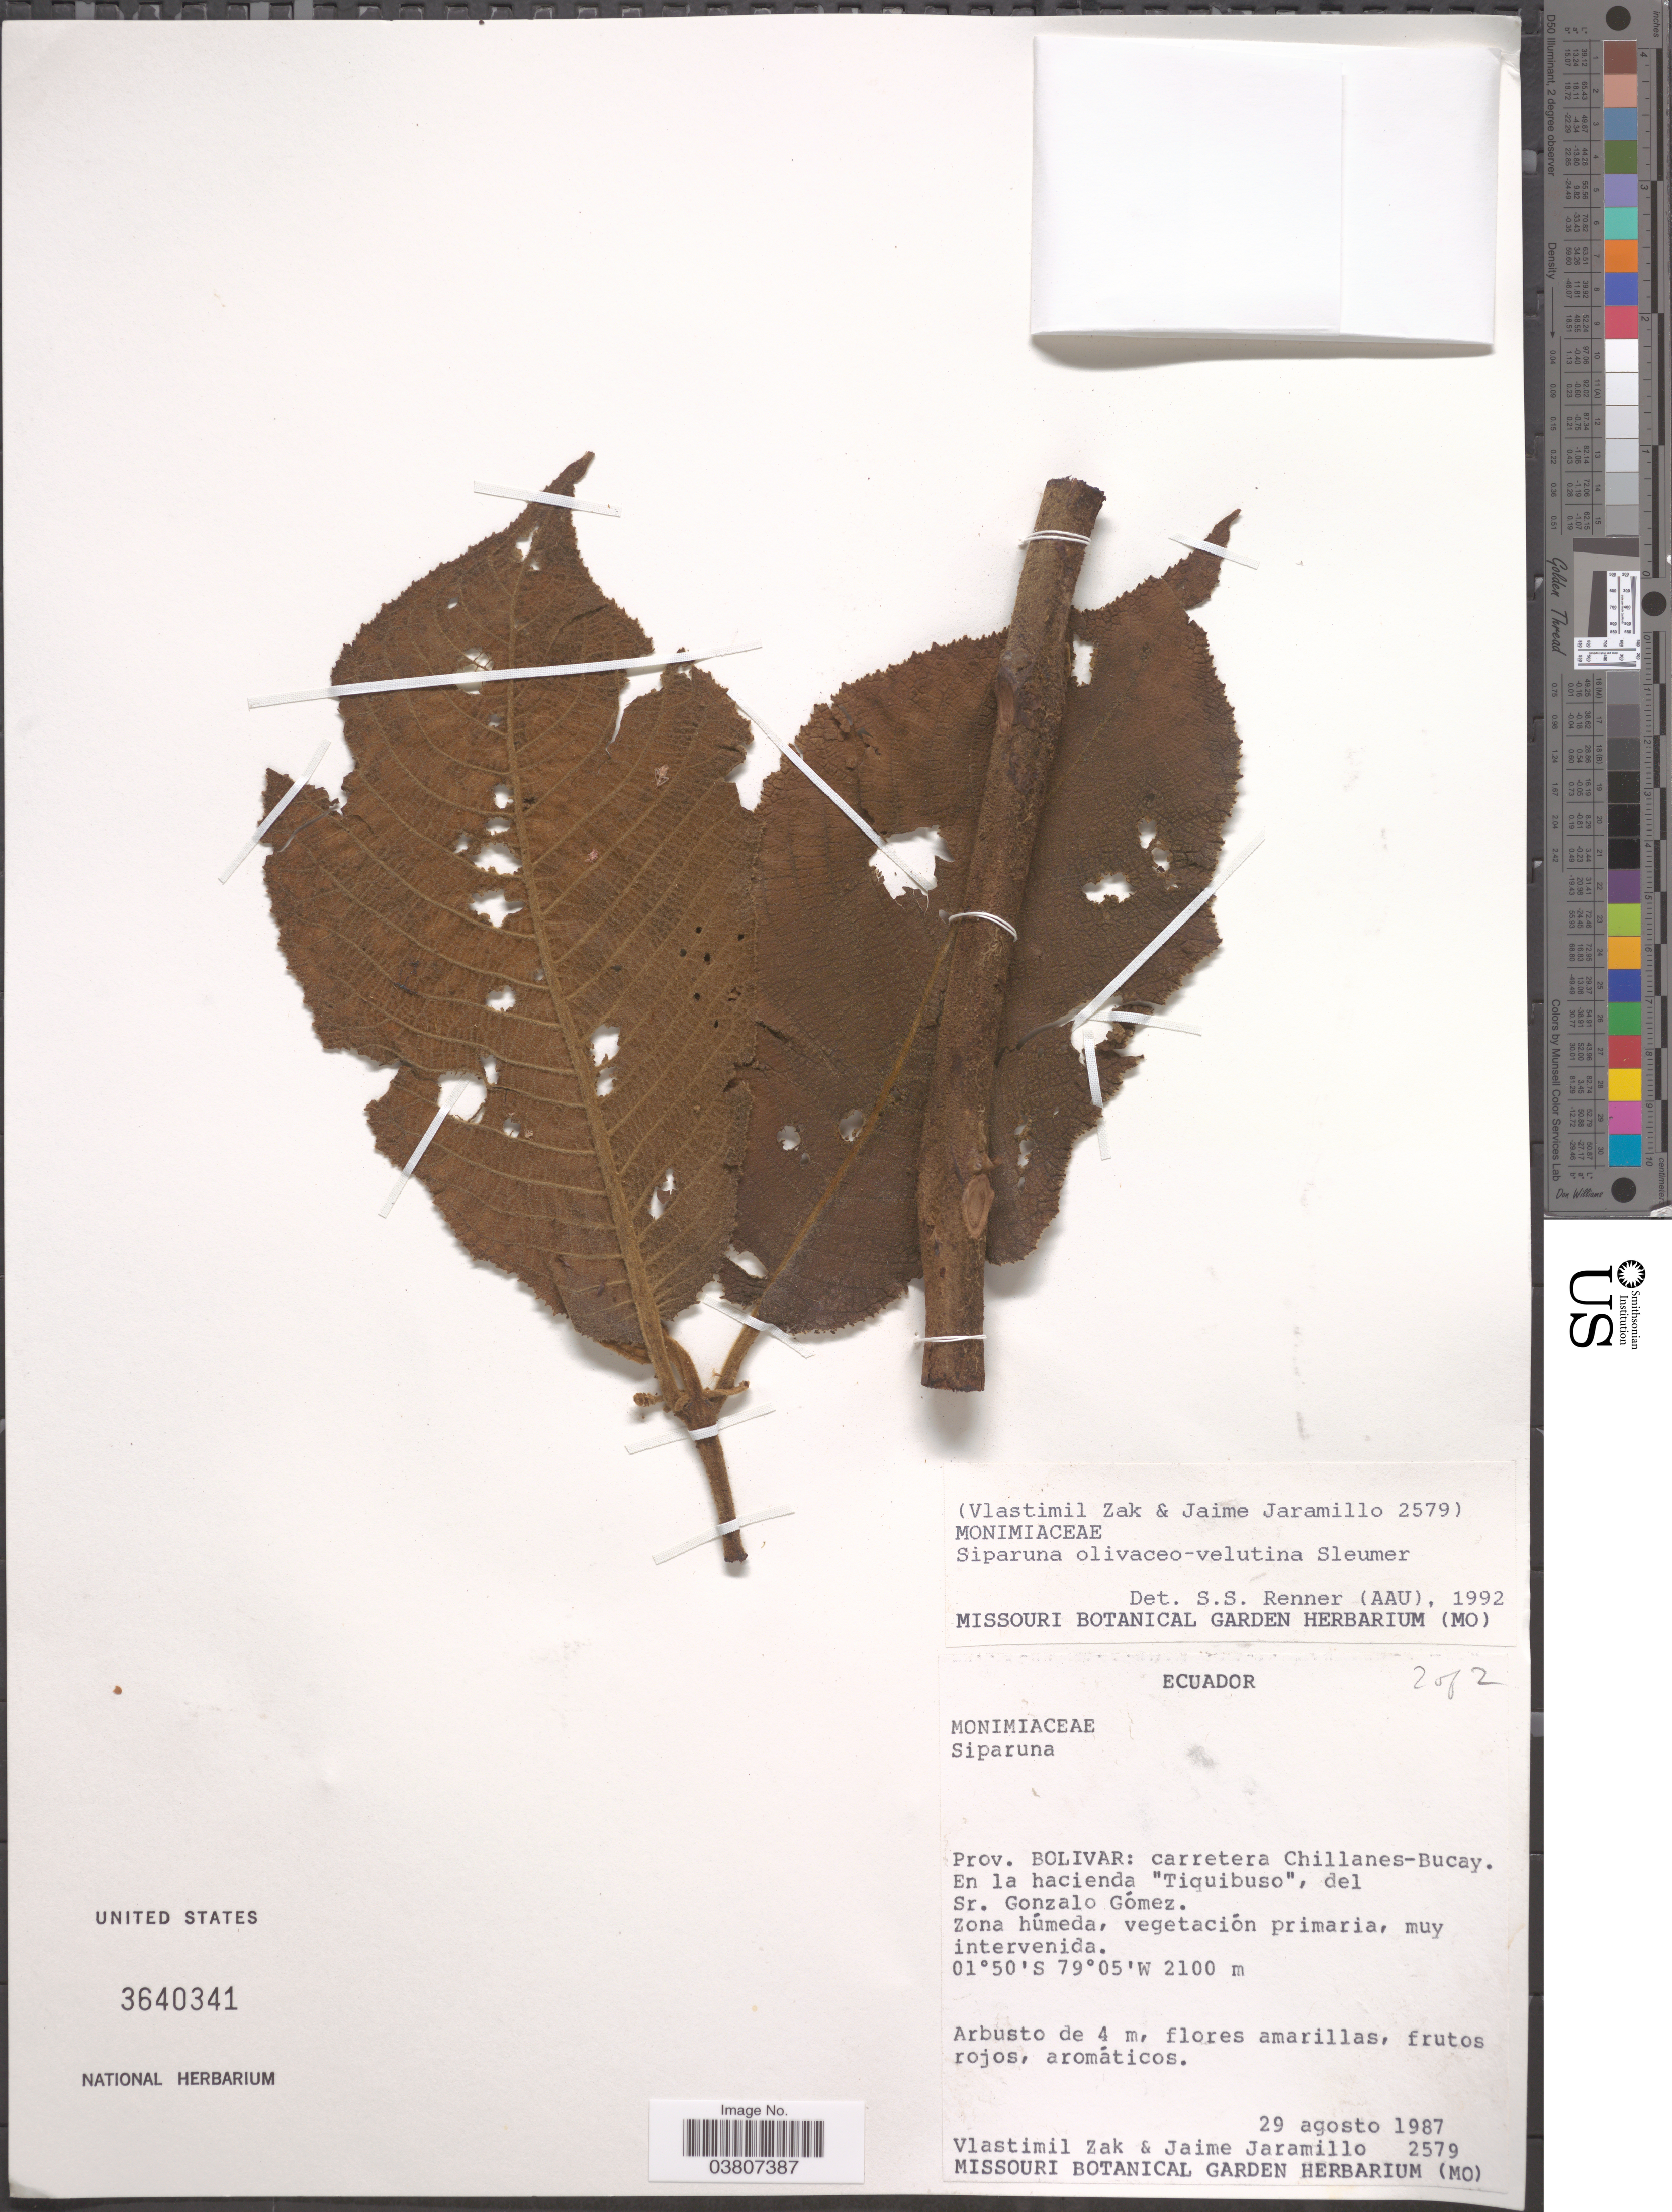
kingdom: Plantae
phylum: Tracheophyta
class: Magnoliopsida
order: Laurales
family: Siparunaceae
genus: Siparuna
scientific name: Siparuna olivaceo-velutina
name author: Sleumer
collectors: V. Zak & J. Jaramillo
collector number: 2579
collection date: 1987-08-29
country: Ecuador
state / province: Bolívar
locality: Carretera Chillanes-Bucay. En la hacienda "Tiquibuso", del Sr. Gonzalo Gómez.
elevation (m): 2100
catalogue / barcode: US 3640341